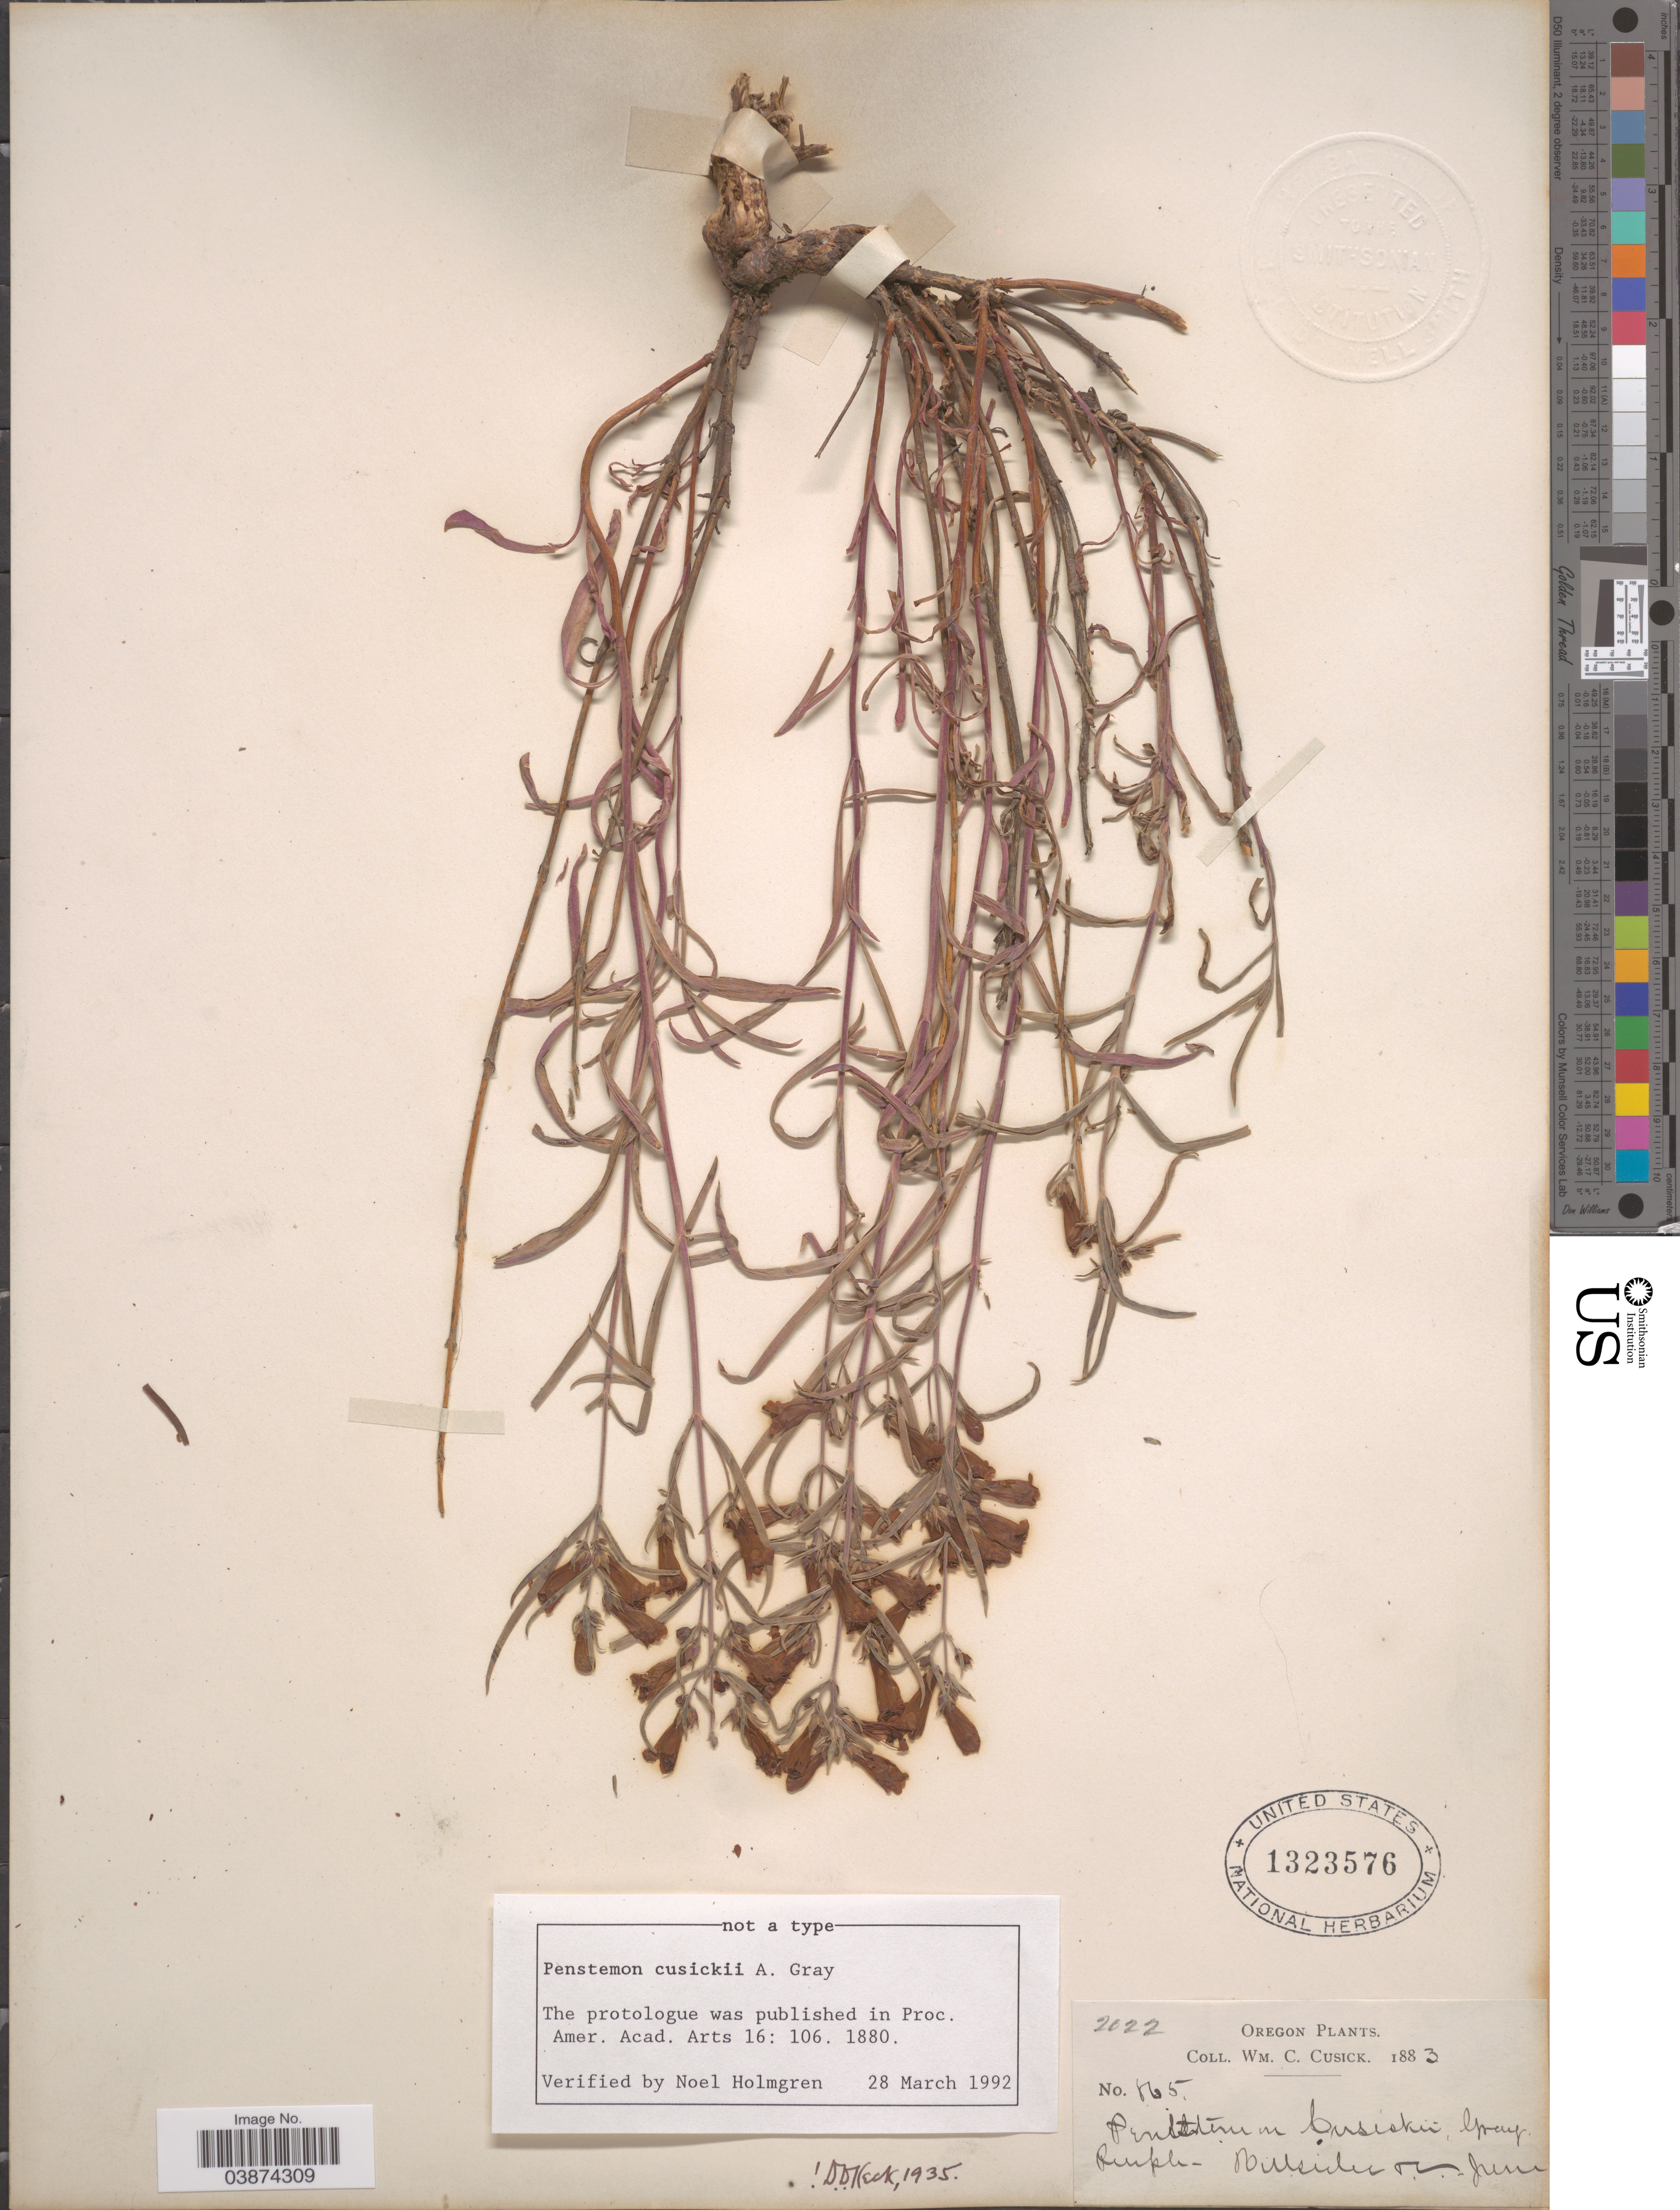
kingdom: Plantae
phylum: Tracheophyta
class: Magnoliopsida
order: Lamiales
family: Plantaginaceae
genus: Penstemon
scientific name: Penstemon cusickii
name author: A. Gray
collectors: W. C. Cusick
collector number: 865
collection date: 1883-06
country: United States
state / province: Oregon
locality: Purple - Millville.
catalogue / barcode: US 1323576